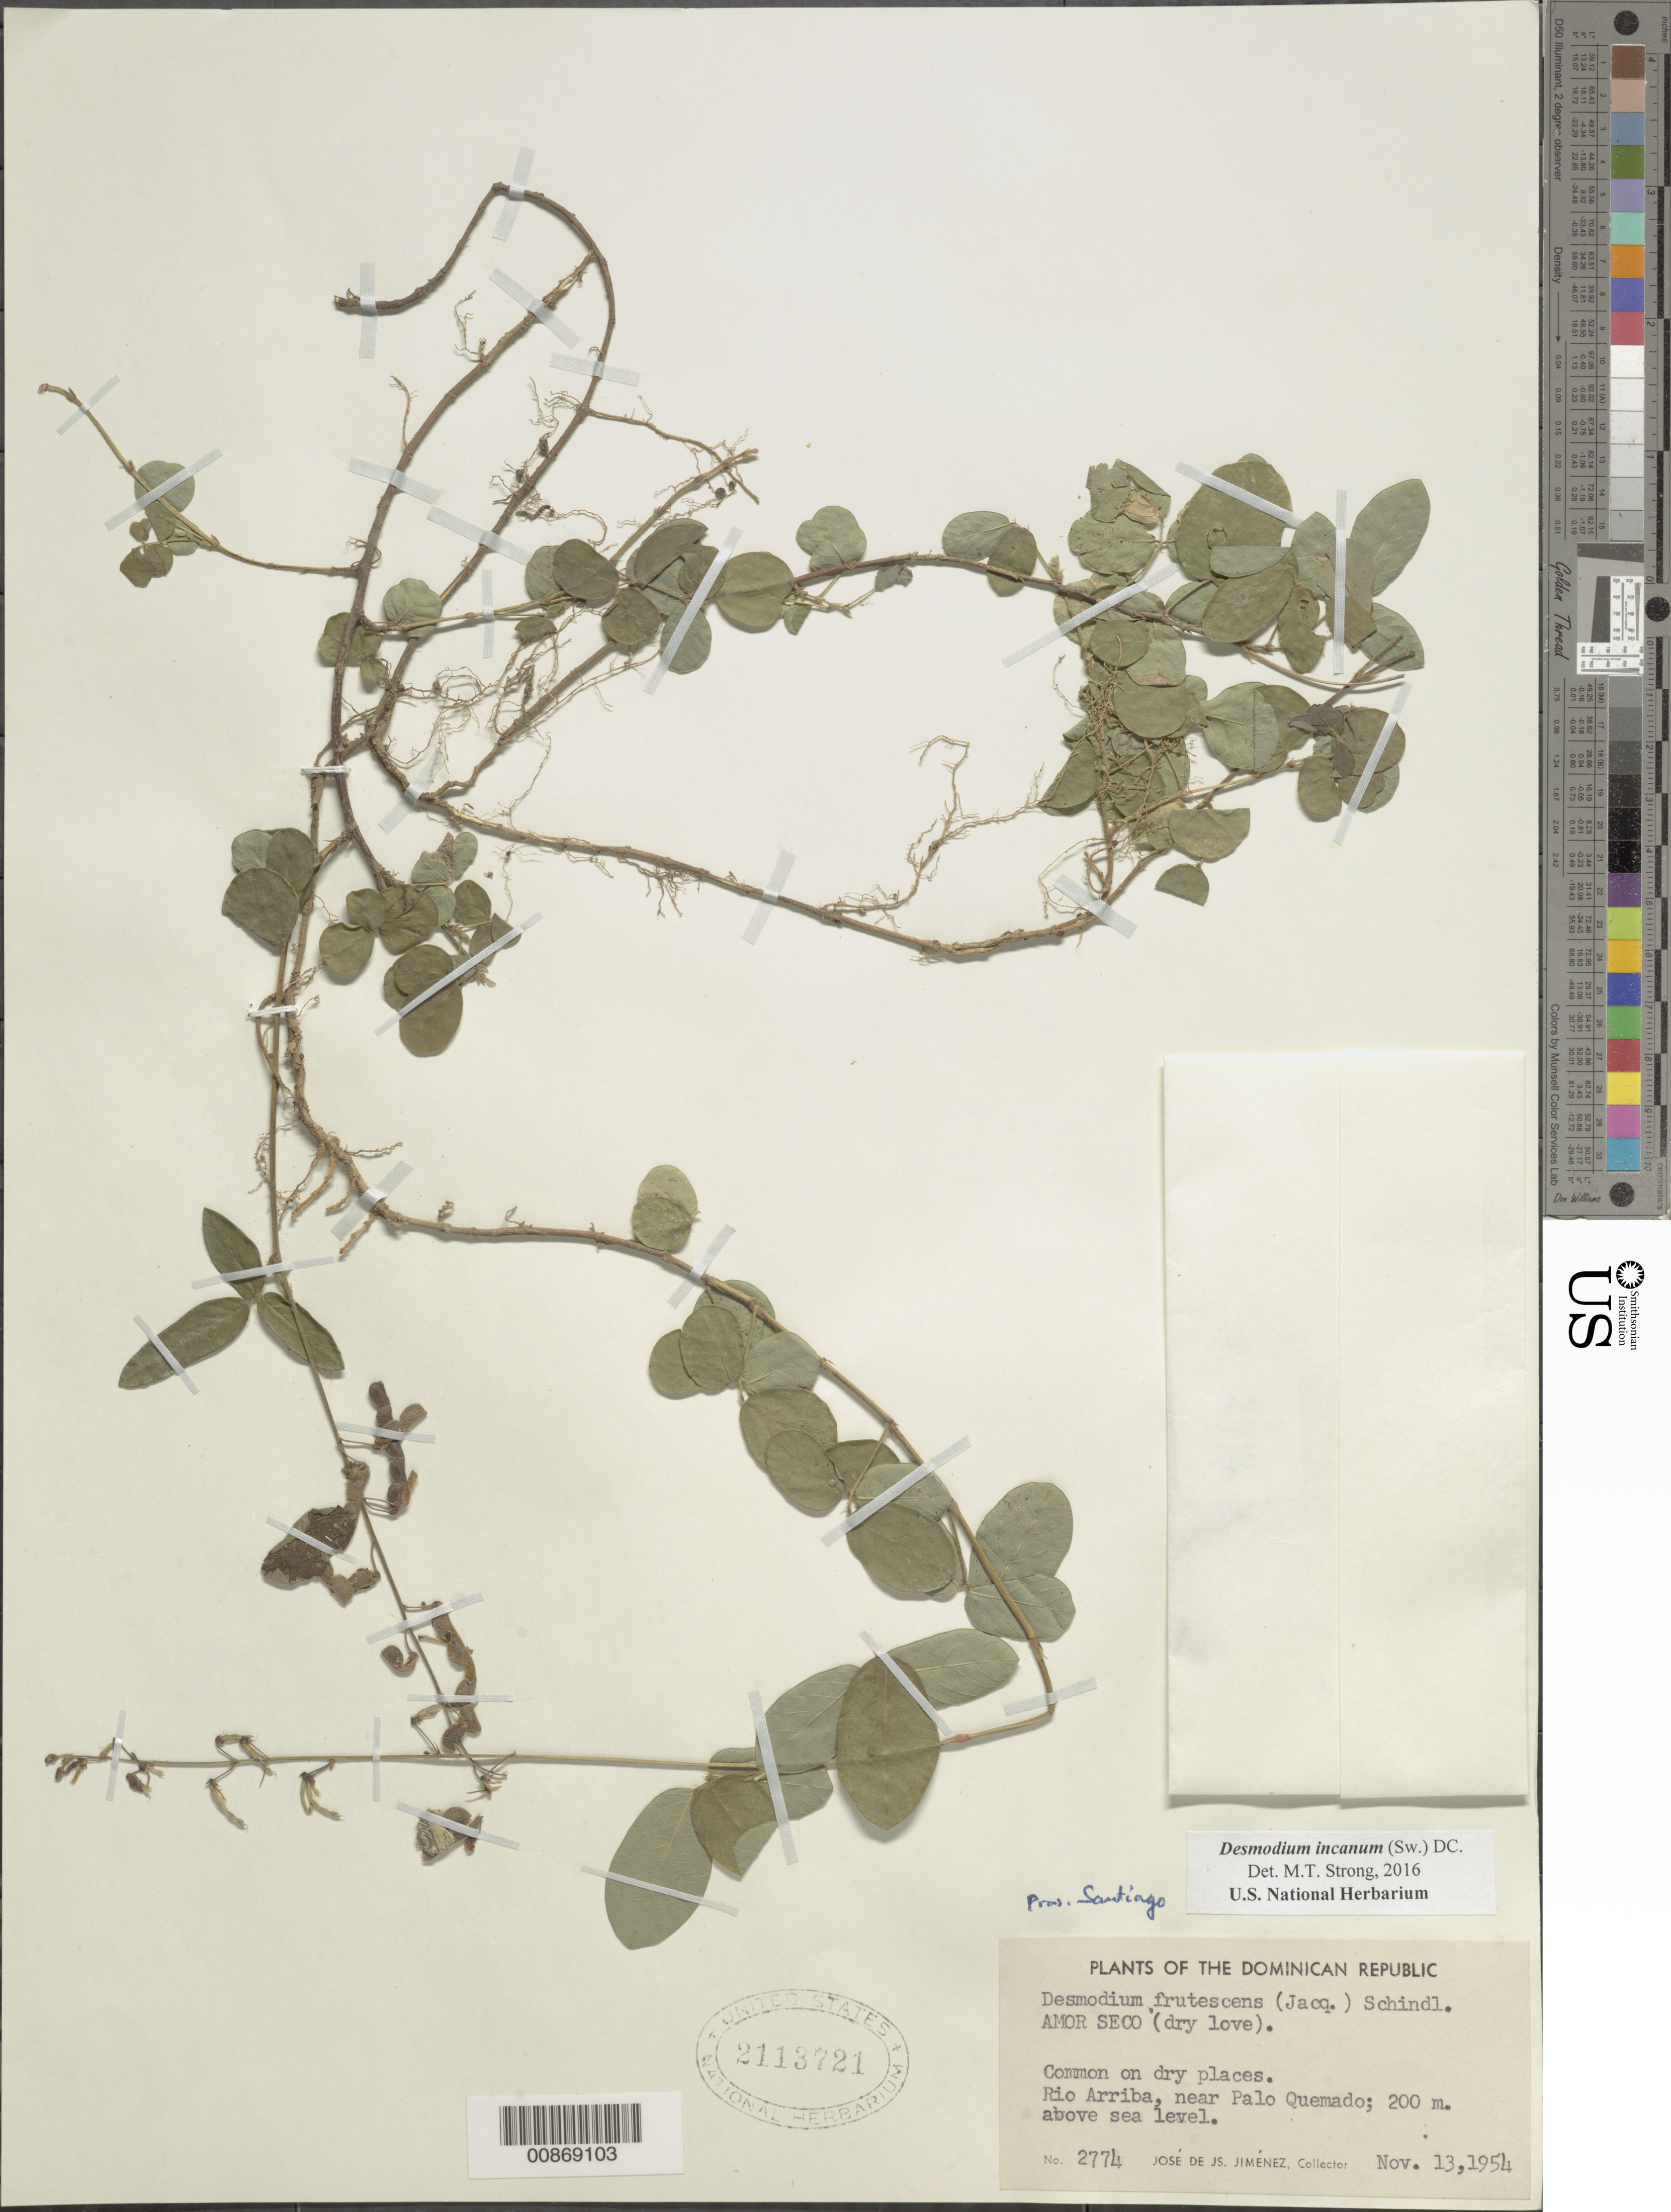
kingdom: Plantae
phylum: Tracheophyta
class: Magnoliopsida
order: Fabales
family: Fabaceae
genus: Desmodium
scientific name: Desmodium incanum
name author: (Sw.) DC.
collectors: J. J. Jiménez Almonte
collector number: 2774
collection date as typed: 13 Nov 1954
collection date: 1954-11-13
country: Dominican Republic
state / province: Santiago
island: Hispaniola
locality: Río Arriba, near Palo Quemado.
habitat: Common on dry places.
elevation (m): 200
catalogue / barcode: US 2113721